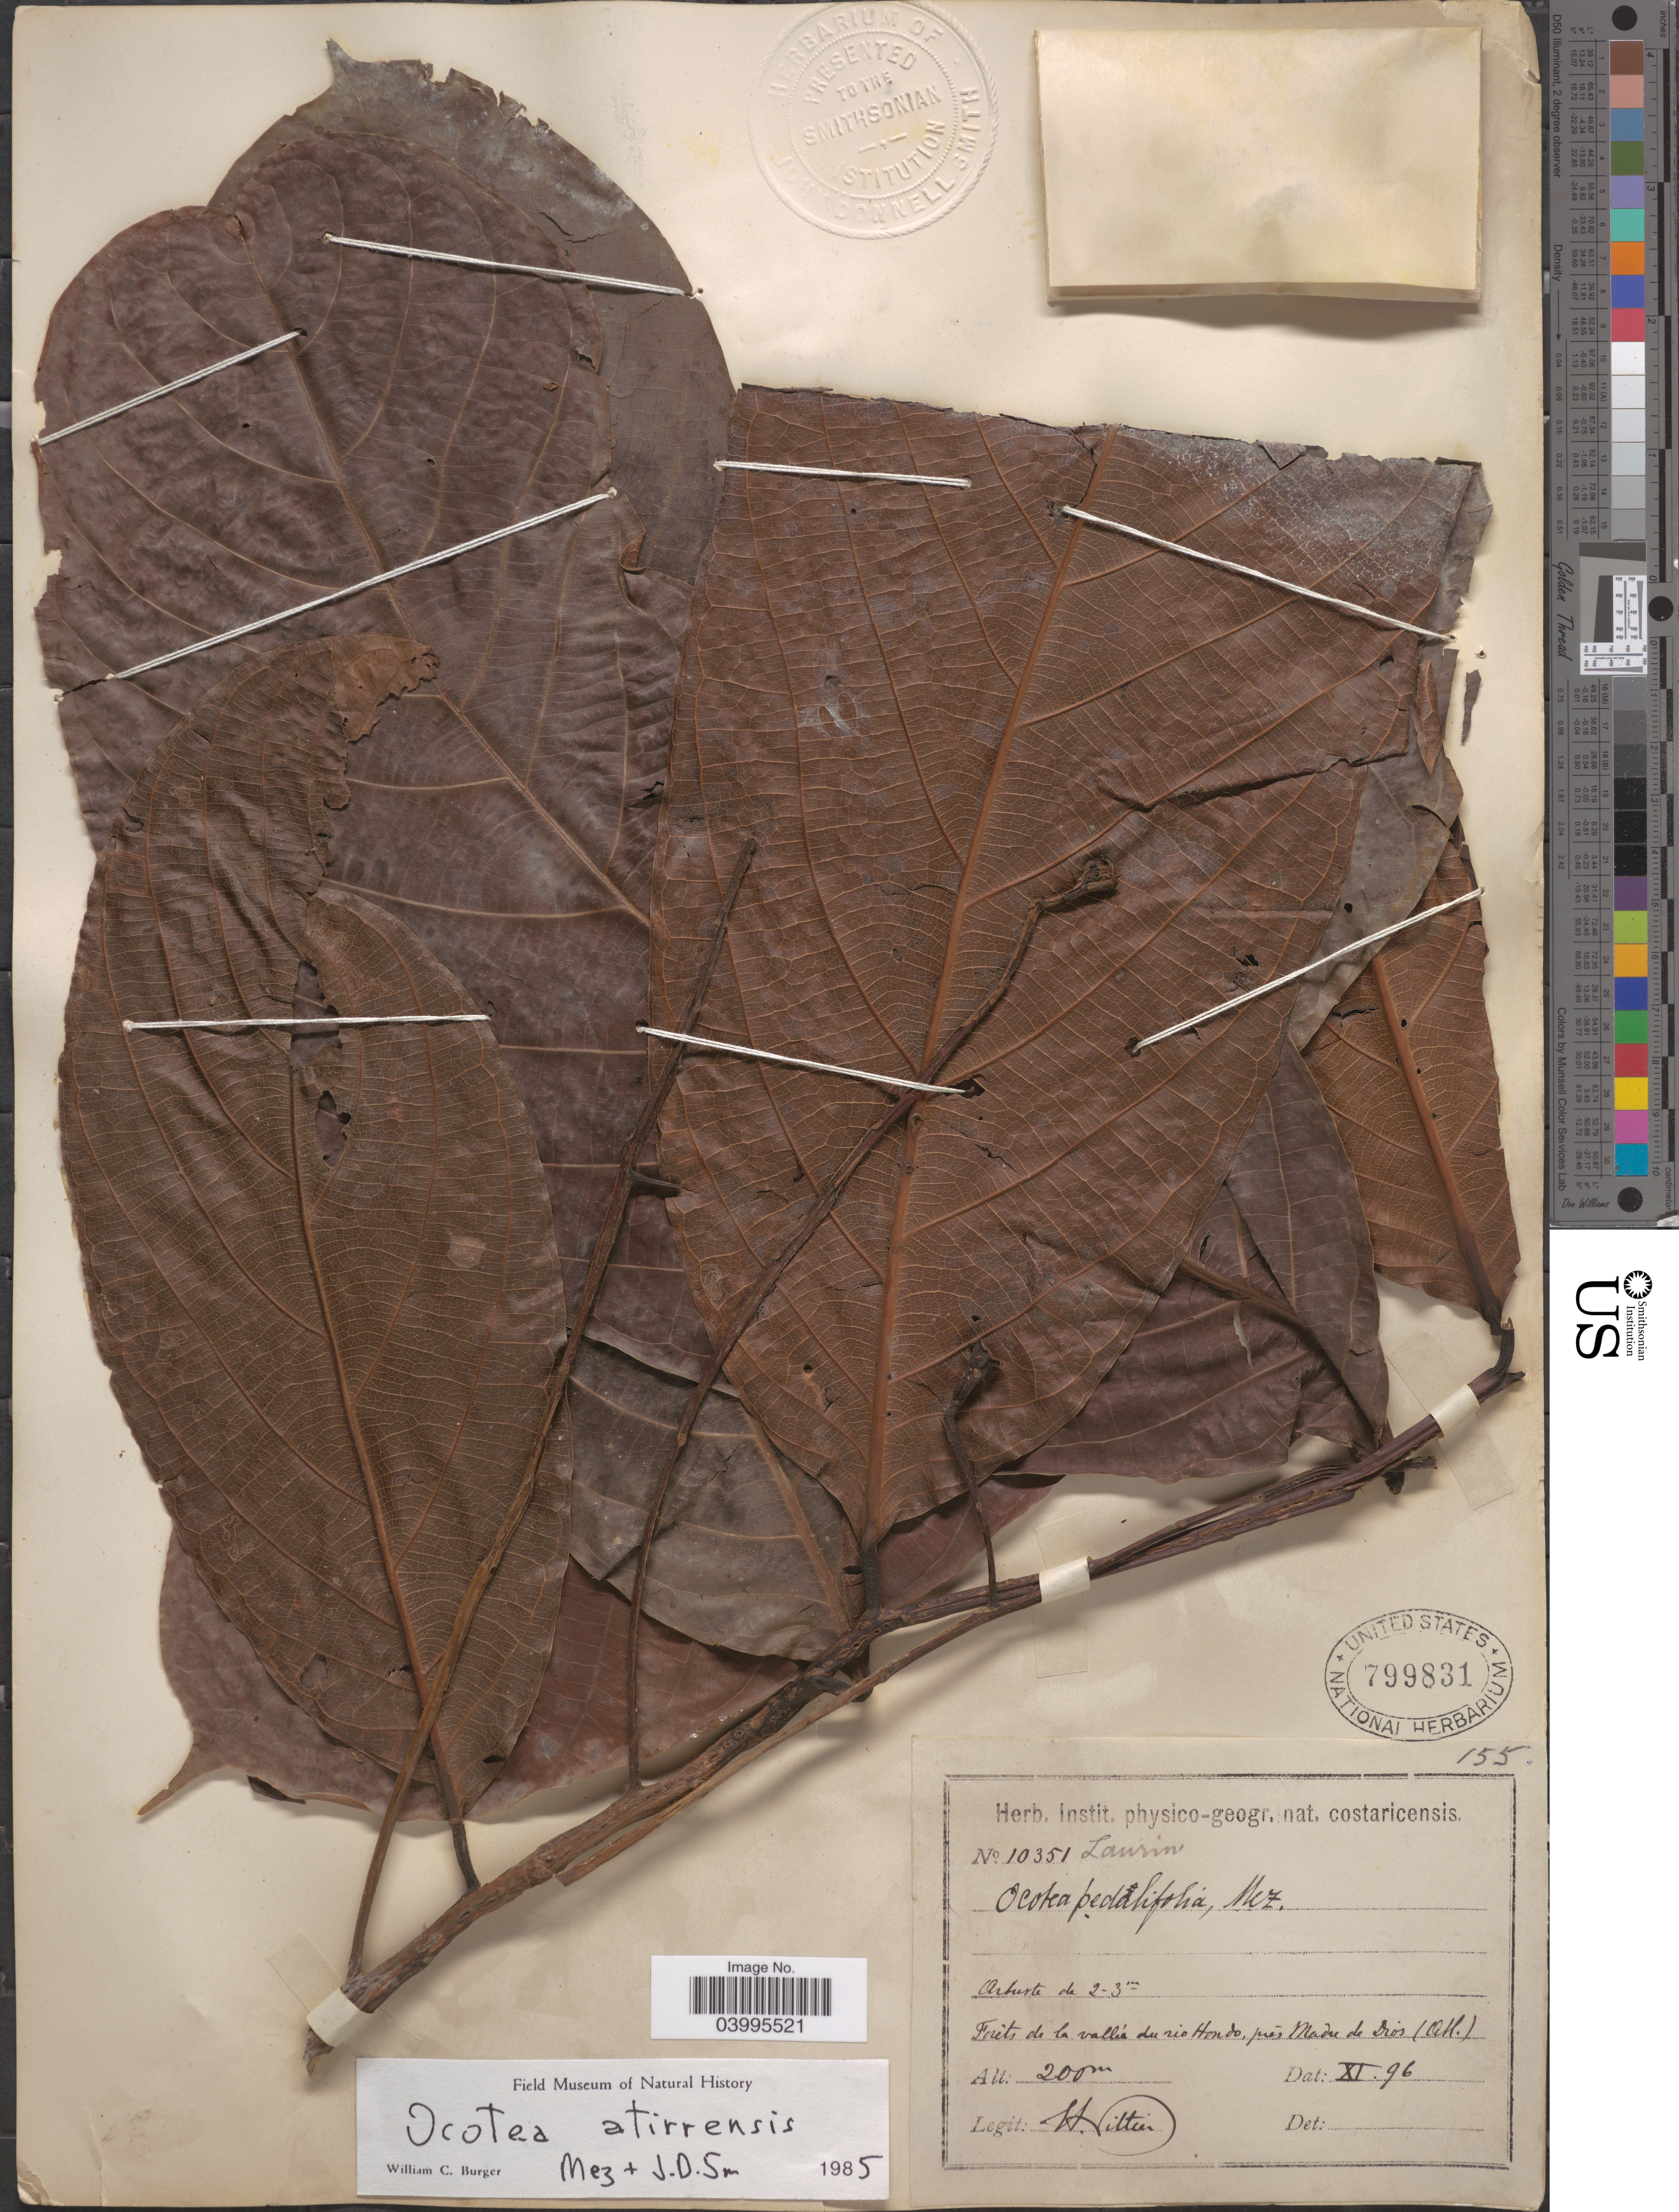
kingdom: Plantae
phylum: Tracheophyta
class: Magnoliopsida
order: Laurales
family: Lauraceae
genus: Ocotea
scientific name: Ocotea atirrensis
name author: Mez & Donn. Sm.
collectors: H. F. Pittier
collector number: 10351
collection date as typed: Transcribed d/m/y: /11/96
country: Costa Rica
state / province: Limón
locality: Forêts de la valleé du Río Hondo, près Madre de Dios (Atl)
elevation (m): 200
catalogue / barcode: US 799831